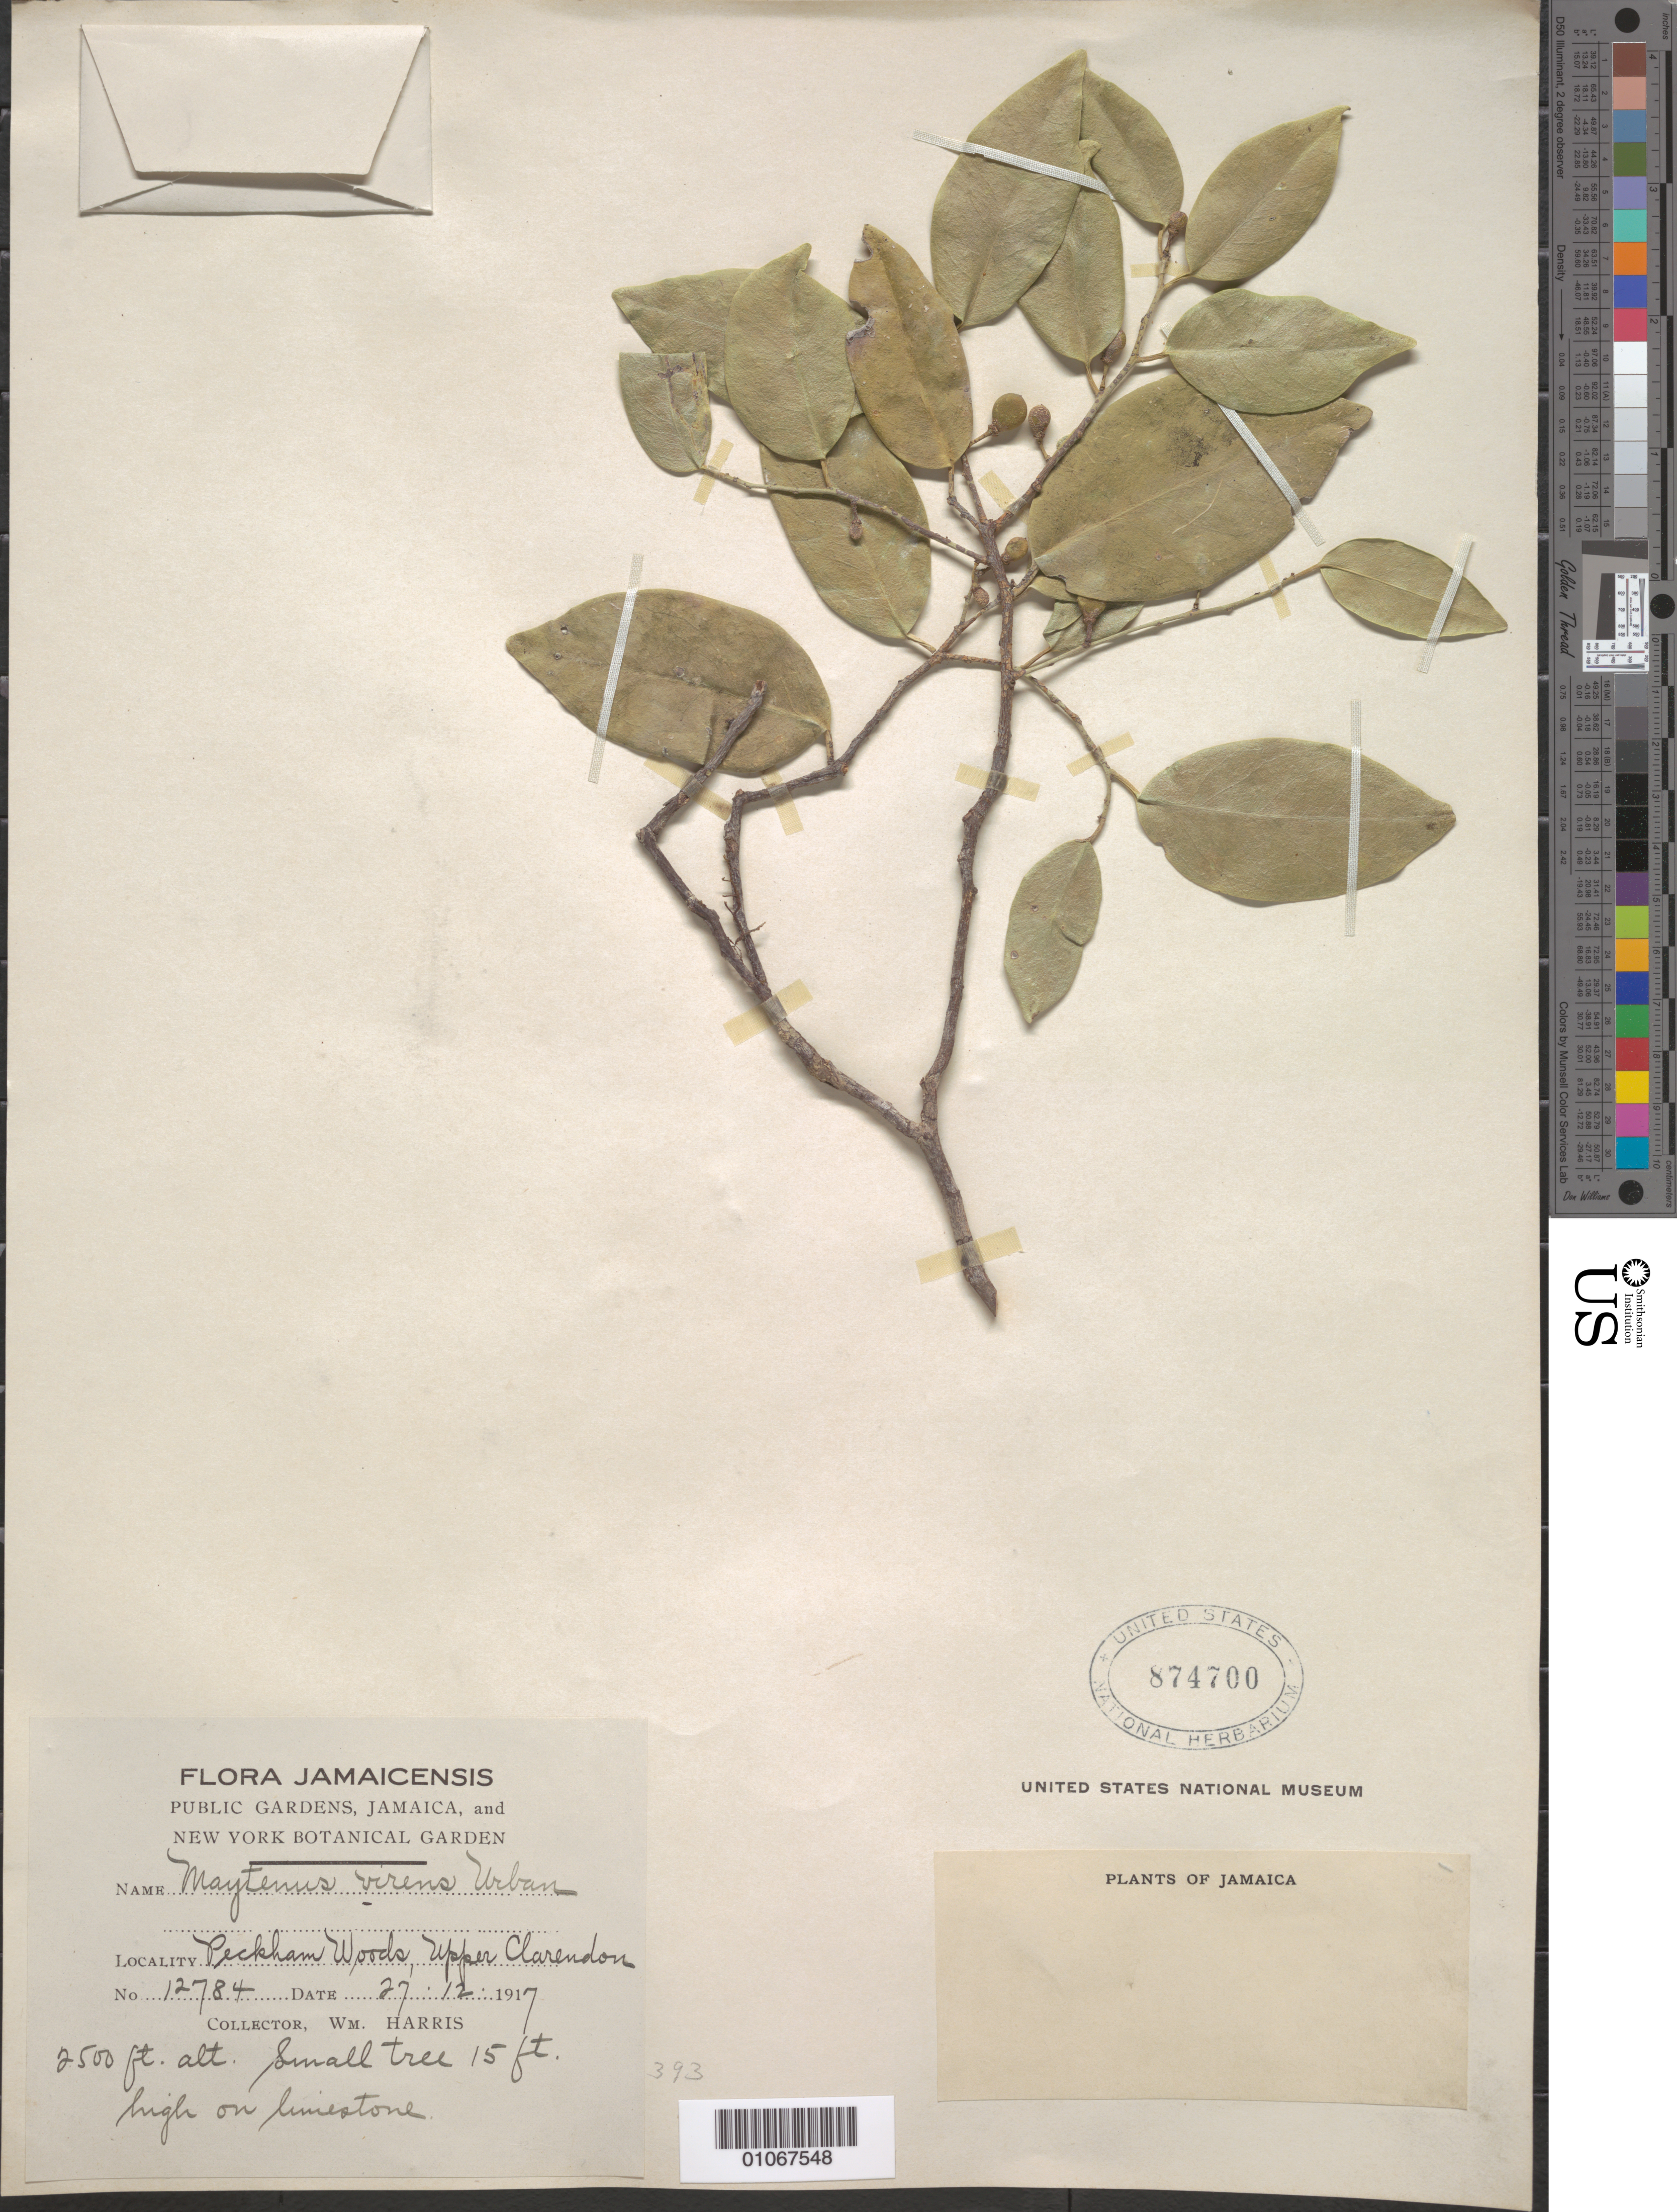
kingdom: Plantae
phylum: Tracheophyta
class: Magnoliopsida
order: Celastrales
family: Celastraceae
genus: Maytenus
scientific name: Maytenus virens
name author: Urb.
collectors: W. H. Harris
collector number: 12784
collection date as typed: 27 Dec 1917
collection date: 1917-12-27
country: Jamaica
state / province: Clarendon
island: Jamaica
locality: Peckham woods.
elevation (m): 762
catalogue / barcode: US 874700